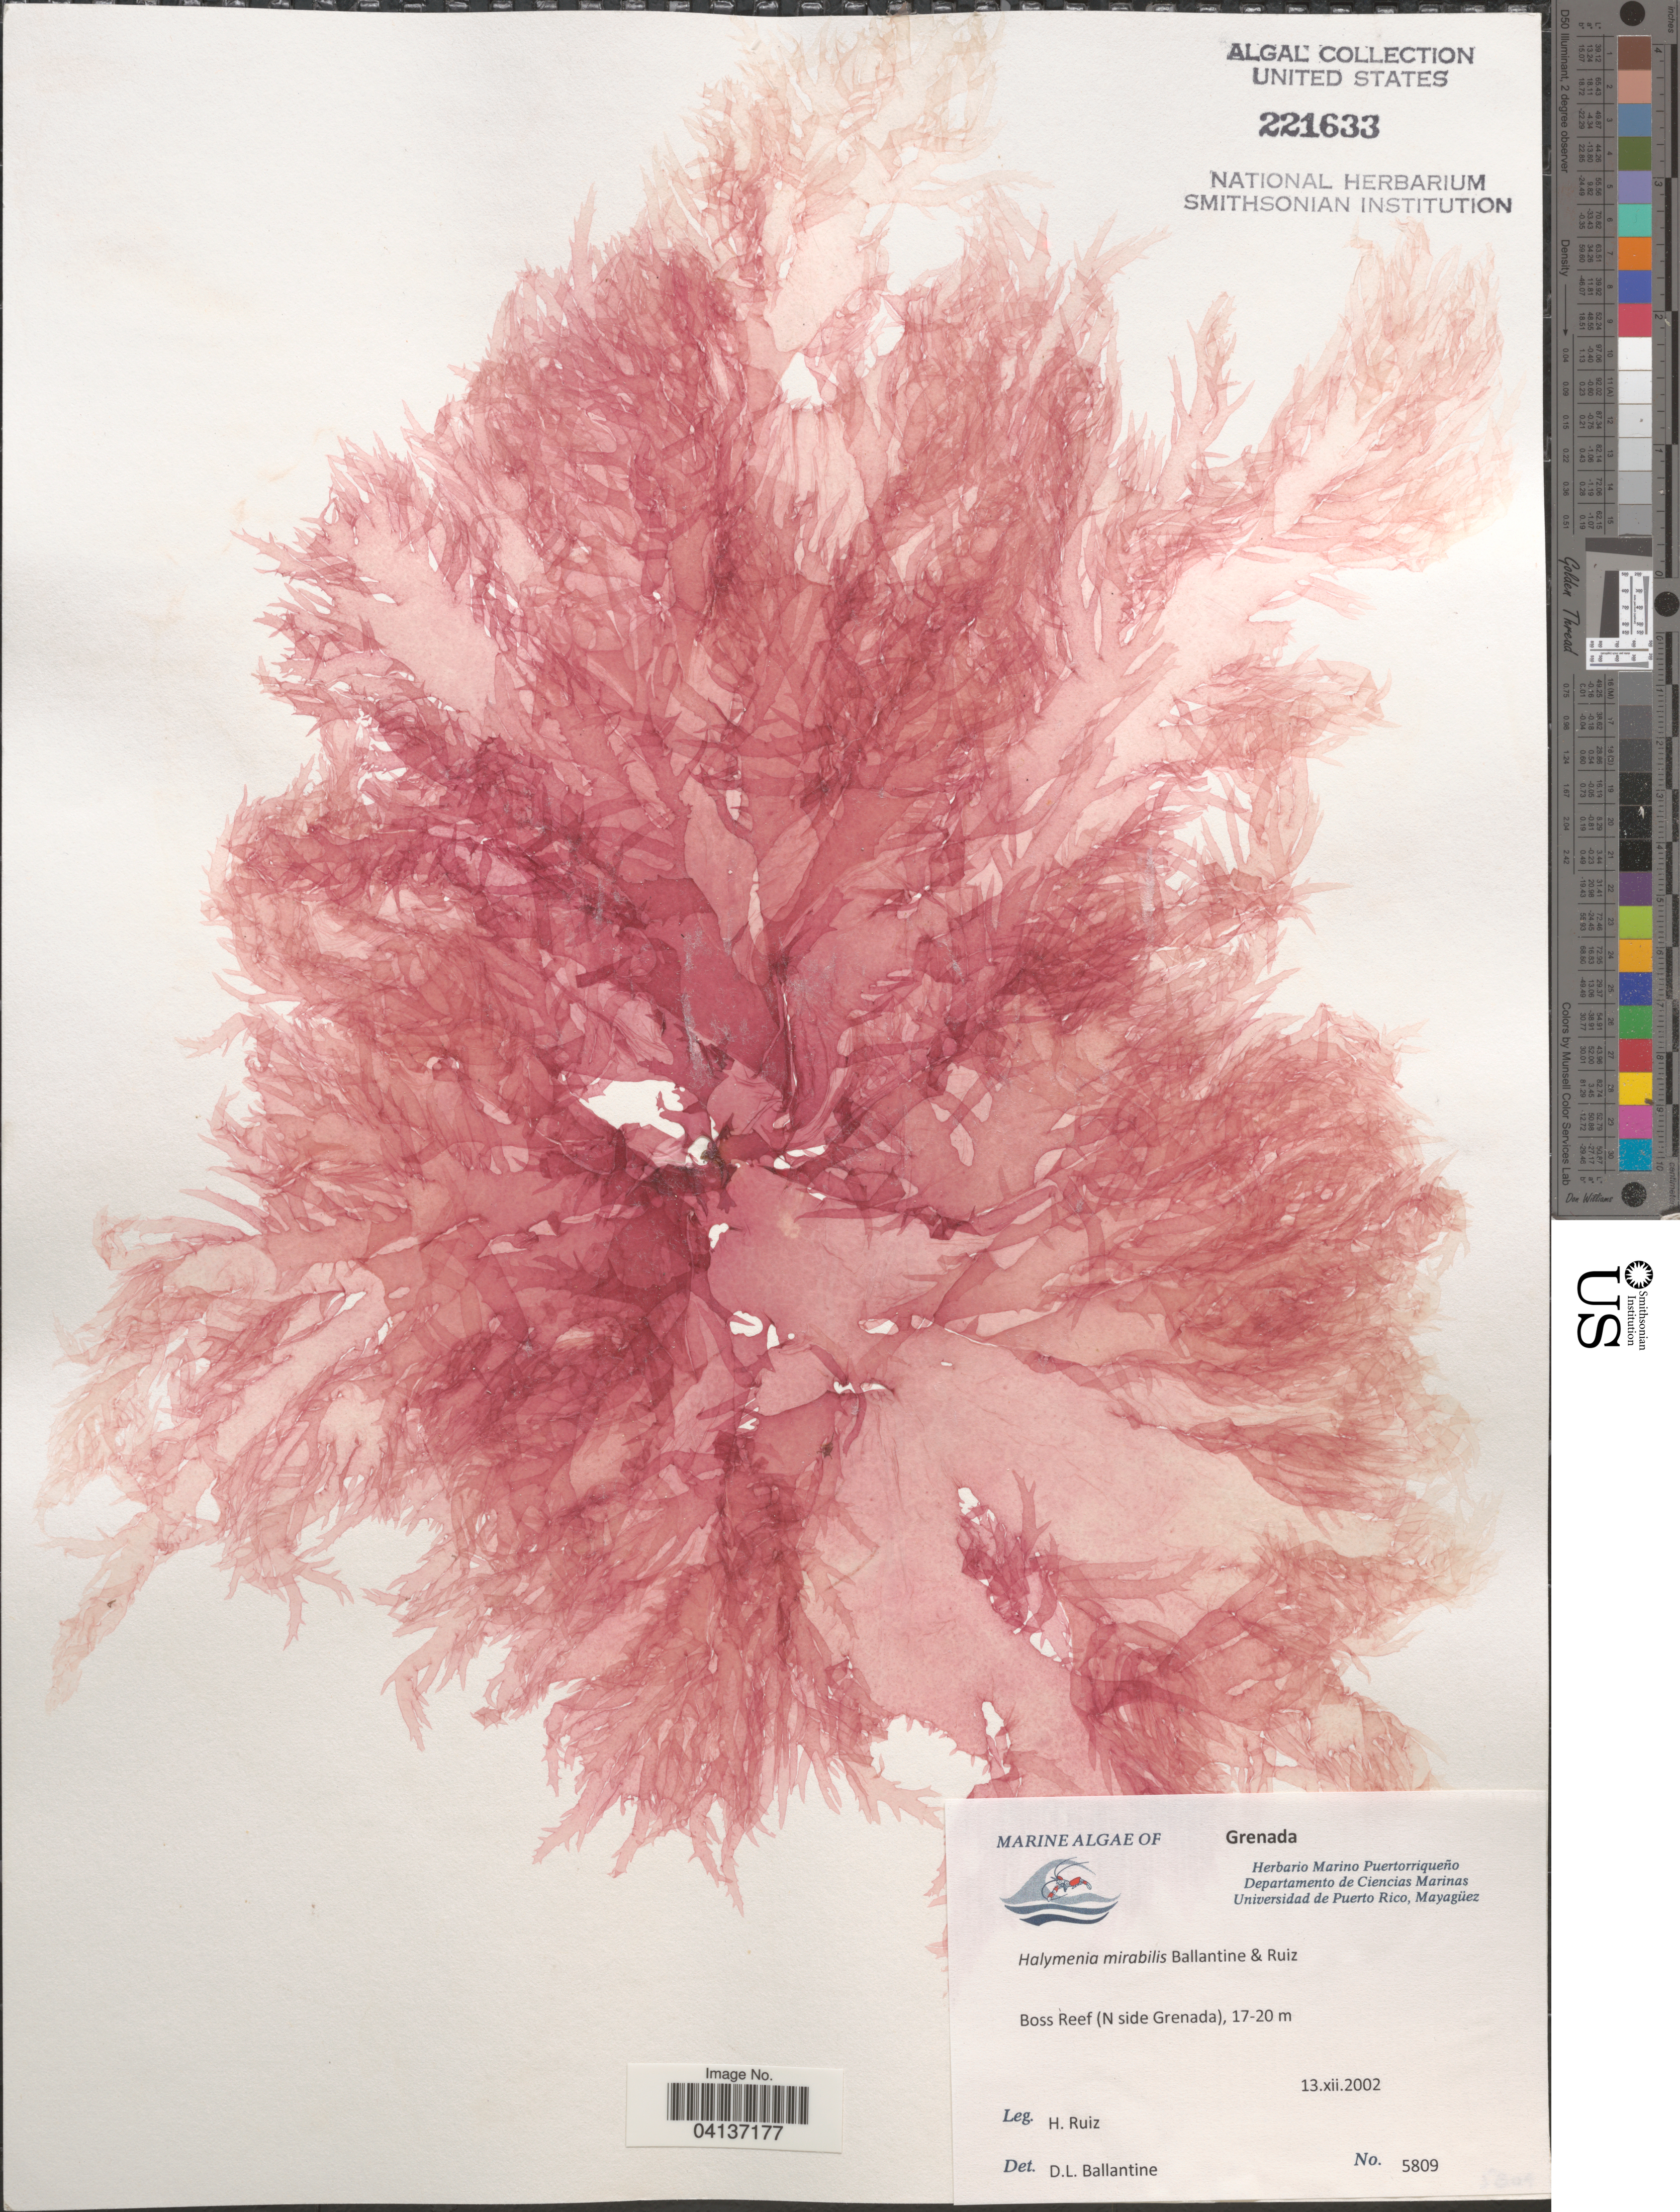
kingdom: Plantae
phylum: Rhodophyta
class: Florideophyceae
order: Halymeniales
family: Halymeniaceae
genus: Halymenia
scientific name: Halymenia mirabilis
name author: D.L. Ballant. & H.Ruiz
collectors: H. Ruiz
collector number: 5809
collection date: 2002-12-13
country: Grenada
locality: Boss Reef (N side Grenada).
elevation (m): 17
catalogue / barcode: US 221633